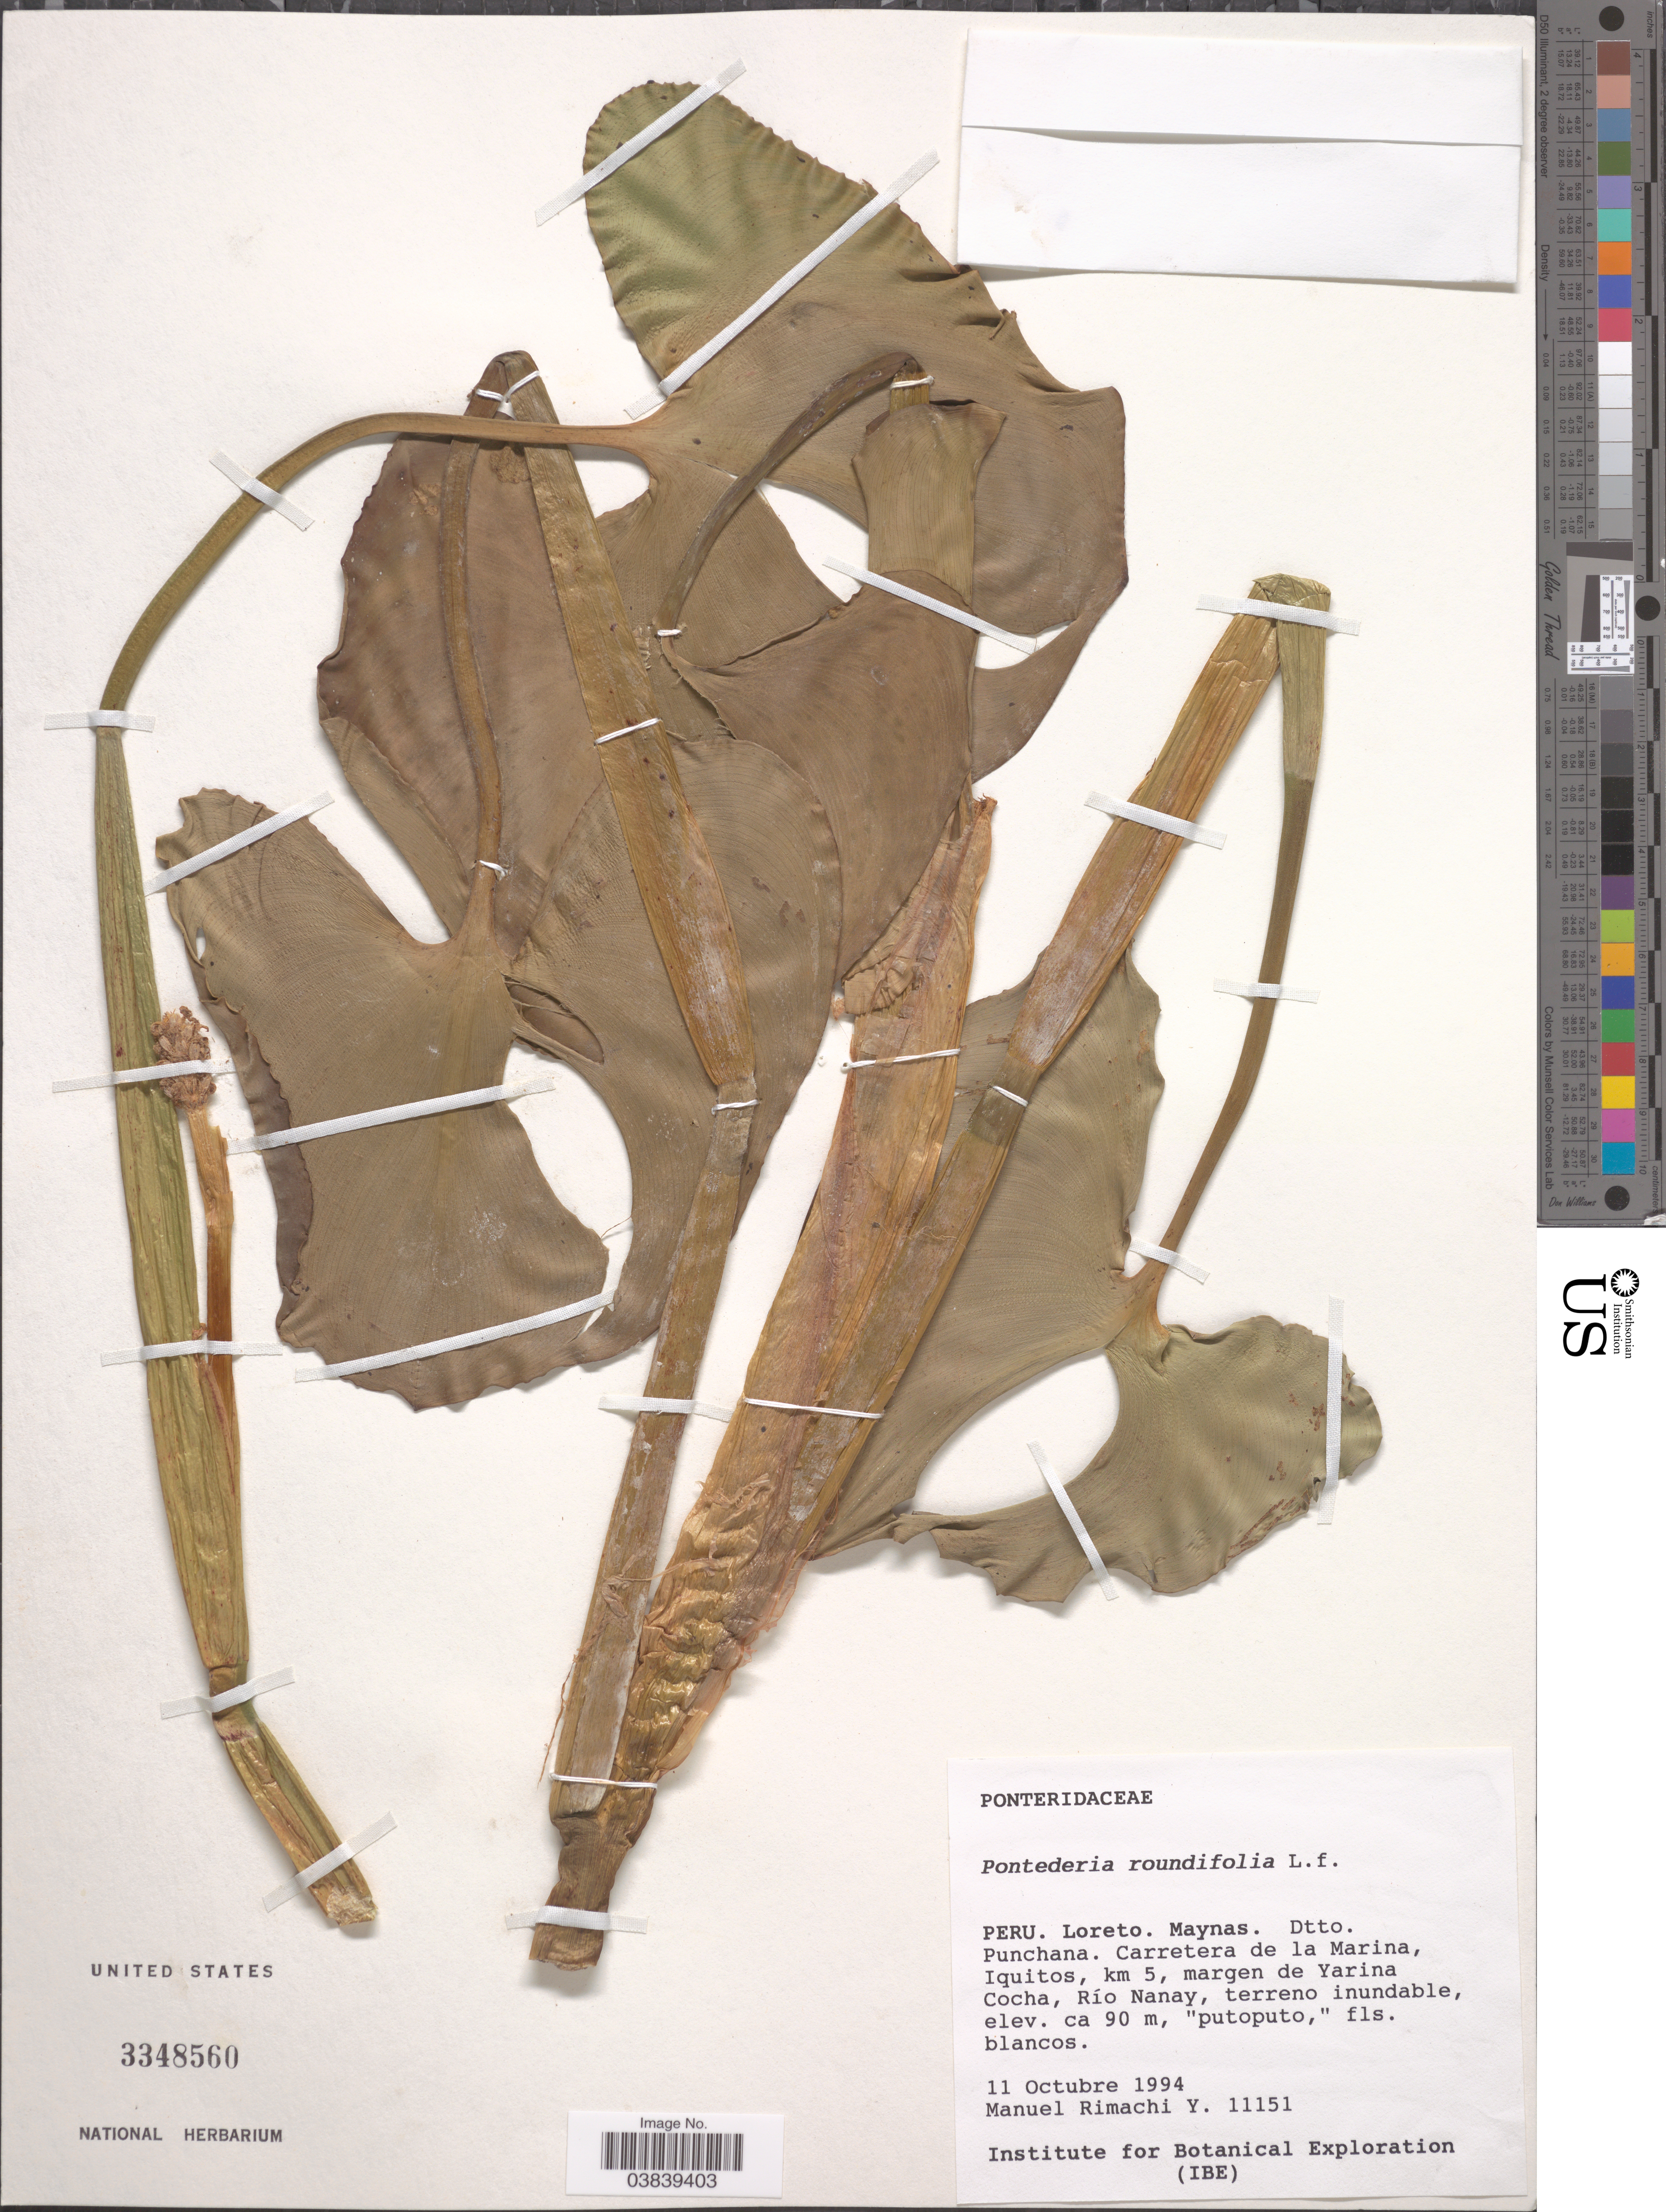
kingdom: Plantae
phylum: Tracheophyta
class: Liliopsida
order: Commelinales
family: Pontederiaceae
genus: Pontederia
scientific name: Pontederia rotundifolia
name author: L. f.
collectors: M. Rimachi Y.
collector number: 11151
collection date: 1994-10-11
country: Peru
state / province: Loreto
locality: Maynas. Dtto. Punchana. Carretera de la Marina, Iquitos, km 5, margen de Yarina Cocha, Río Nanay, terreno inundable.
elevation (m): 90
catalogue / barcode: US 3348560